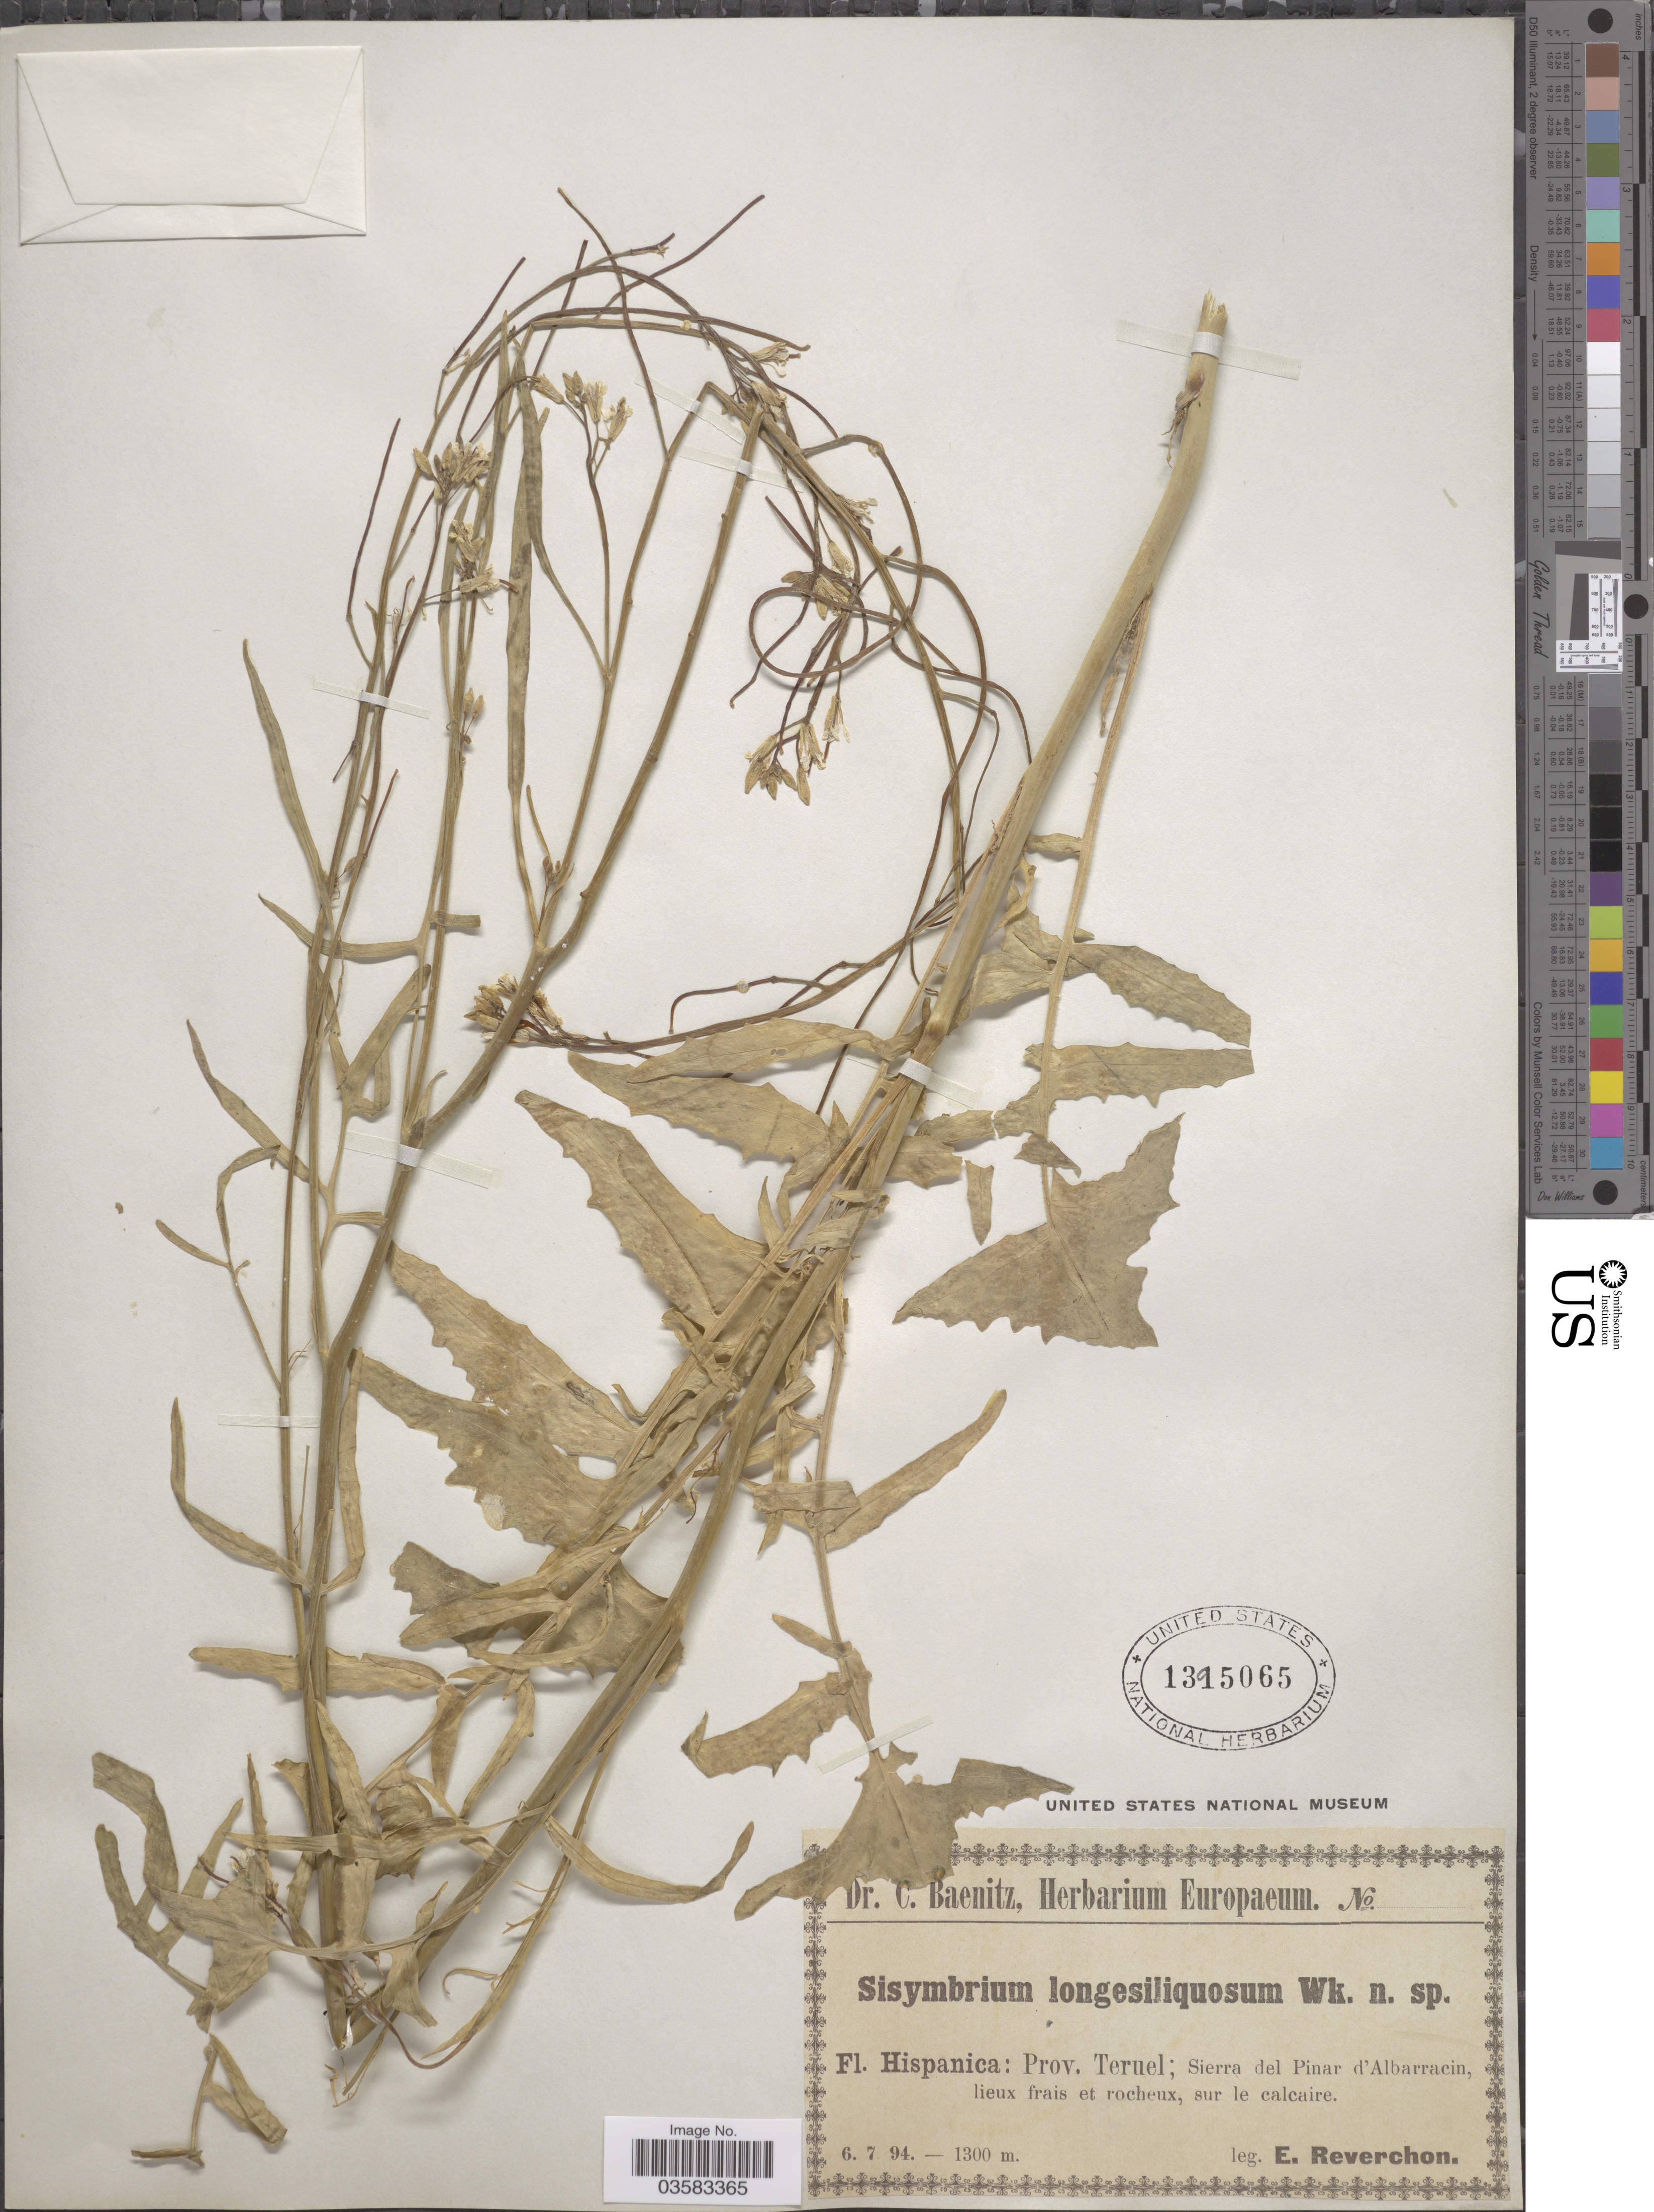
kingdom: Plantae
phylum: Tracheophyta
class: Magnoliopsida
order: Brassicales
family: Brassicaceae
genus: Sisymbrium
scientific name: Sisymbrium longesiliquosum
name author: Willk.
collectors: E. Reverchon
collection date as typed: Transcribed d/m/y: 6/7/94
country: Spain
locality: Prov. Teruel; Sierra del Pinar d'Albarracin, lieux frais et rocheux, sur le calcaire.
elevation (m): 1300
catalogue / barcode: US 1315065